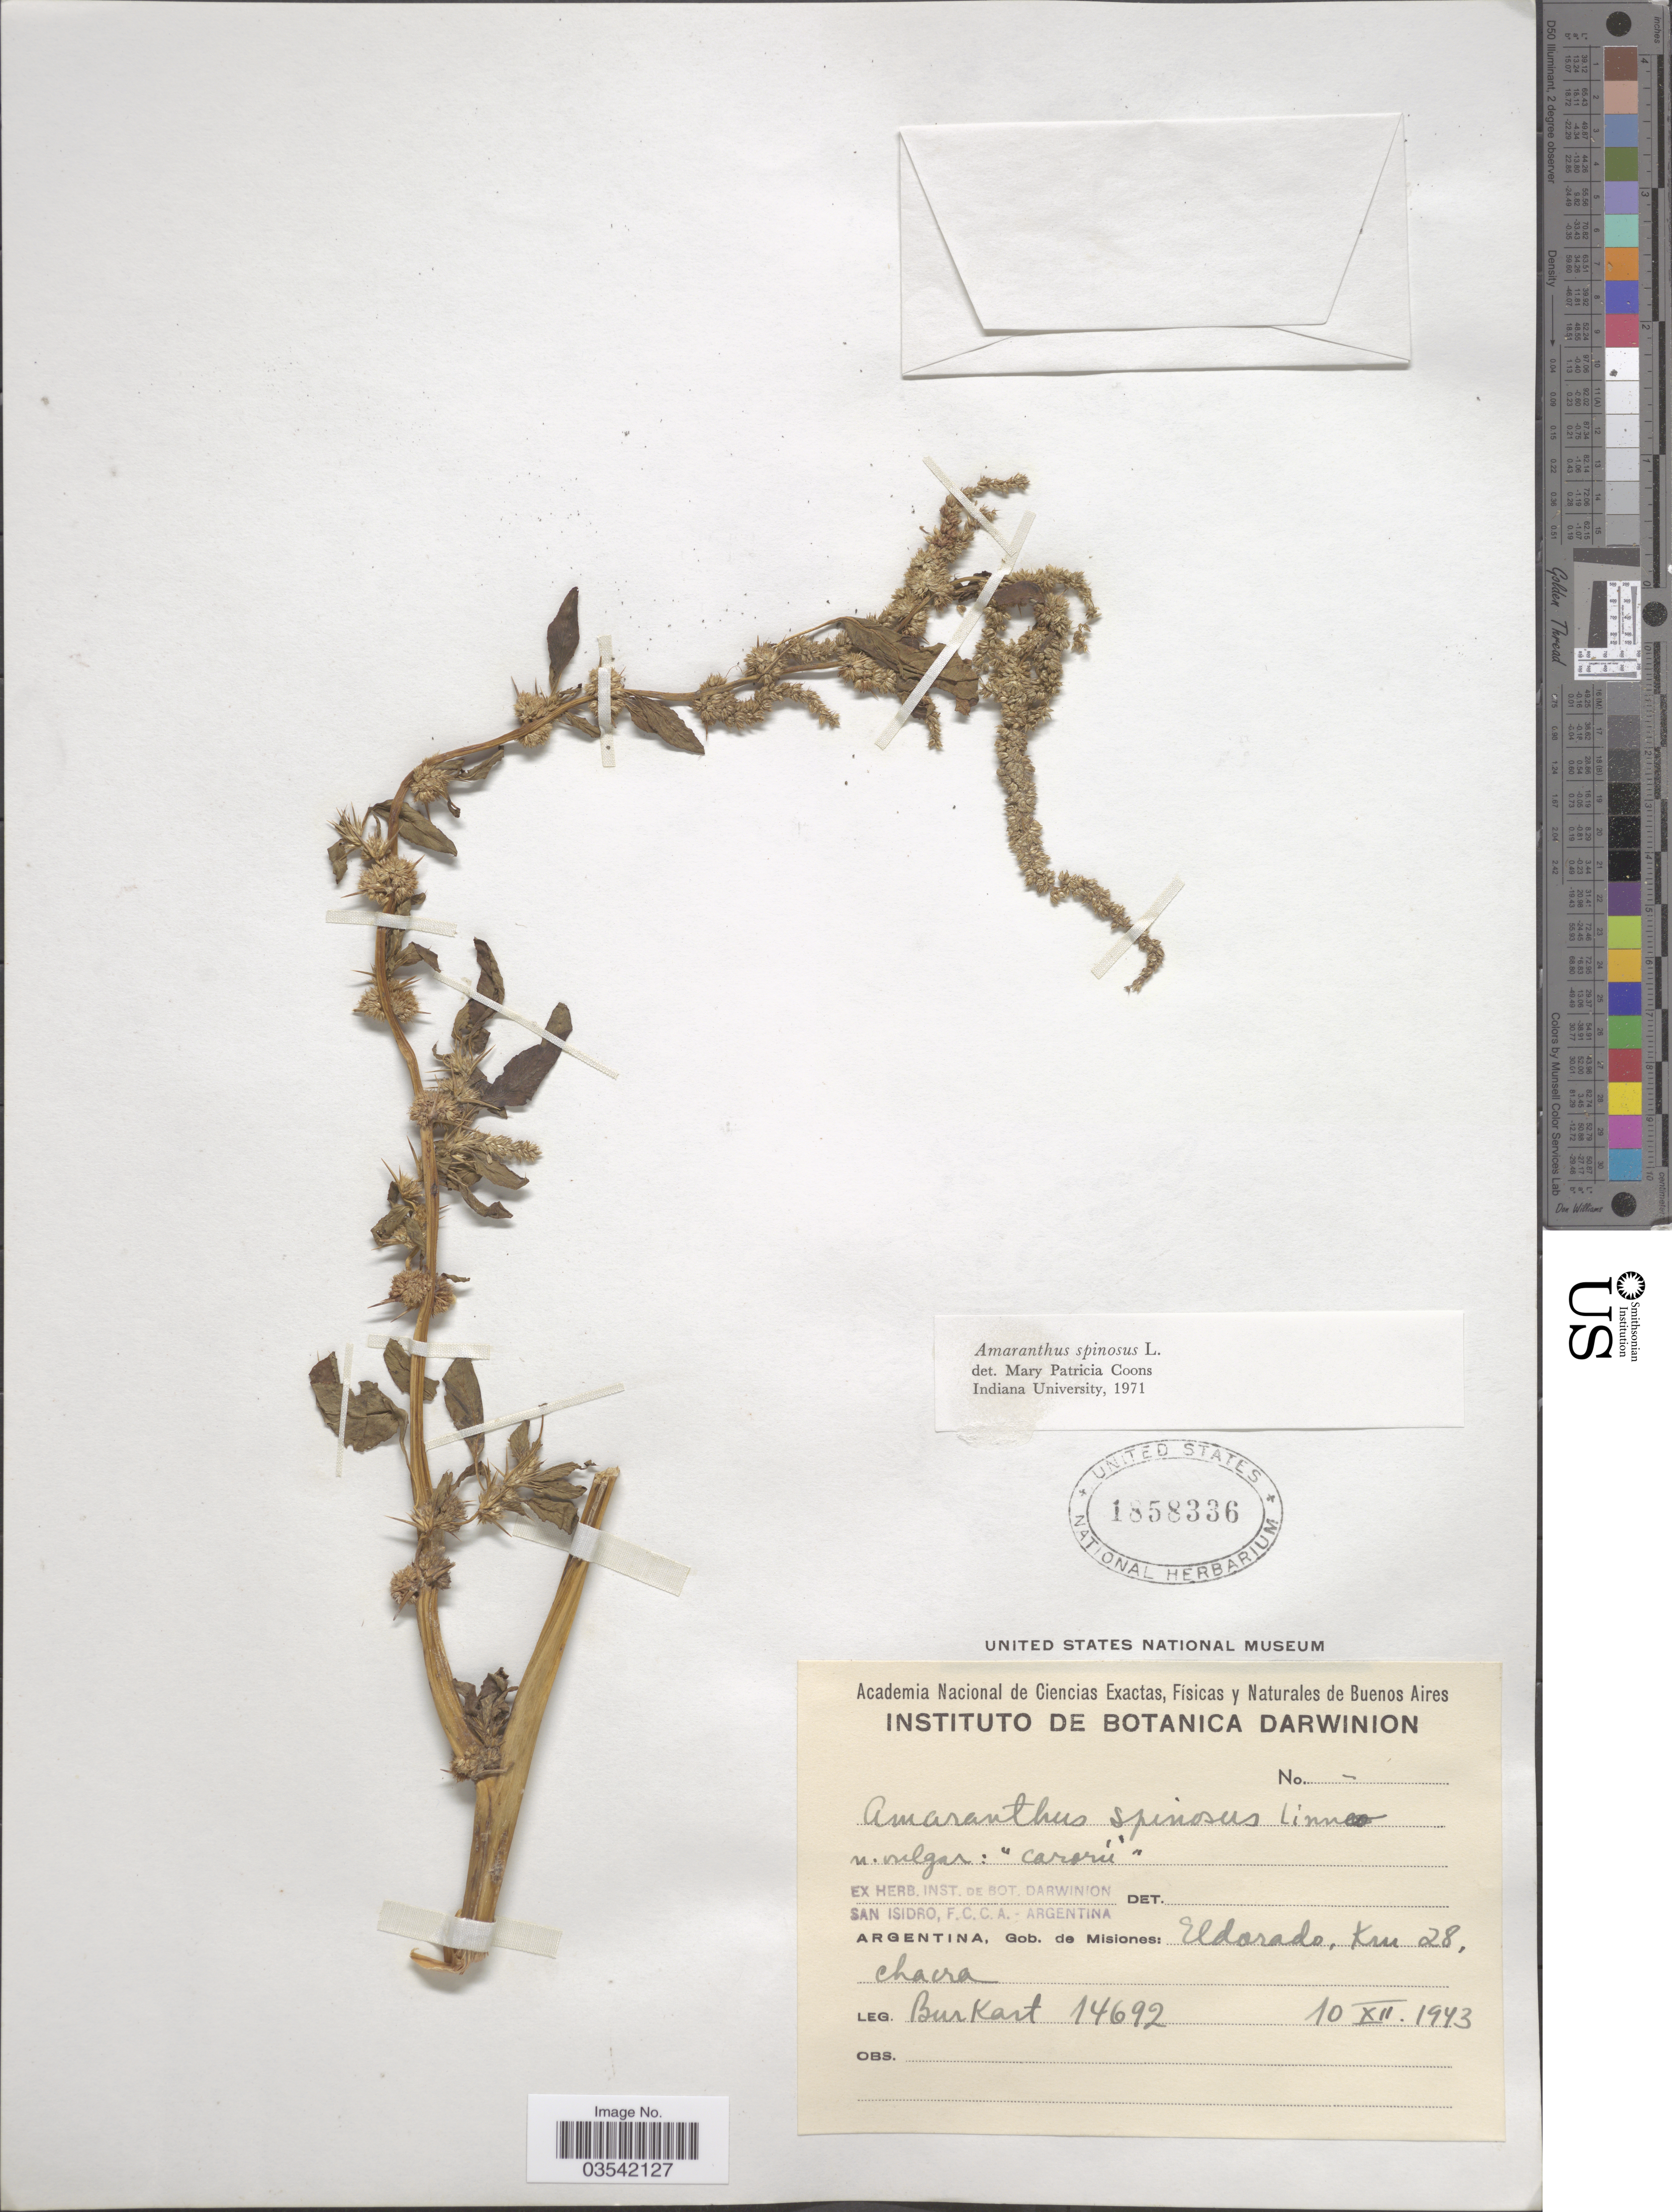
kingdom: Plantae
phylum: Tracheophyta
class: Magnoliopsida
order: Caryophyllales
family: Amaranthaceae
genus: Amaranthus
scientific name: Amaranthus spinosus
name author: L.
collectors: -- Burkart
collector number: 14692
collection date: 1943-12-10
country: Argentina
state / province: Misiones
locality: Gob. de Misiones: Eldorado, Km 28, Chacra.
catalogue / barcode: US 1858336